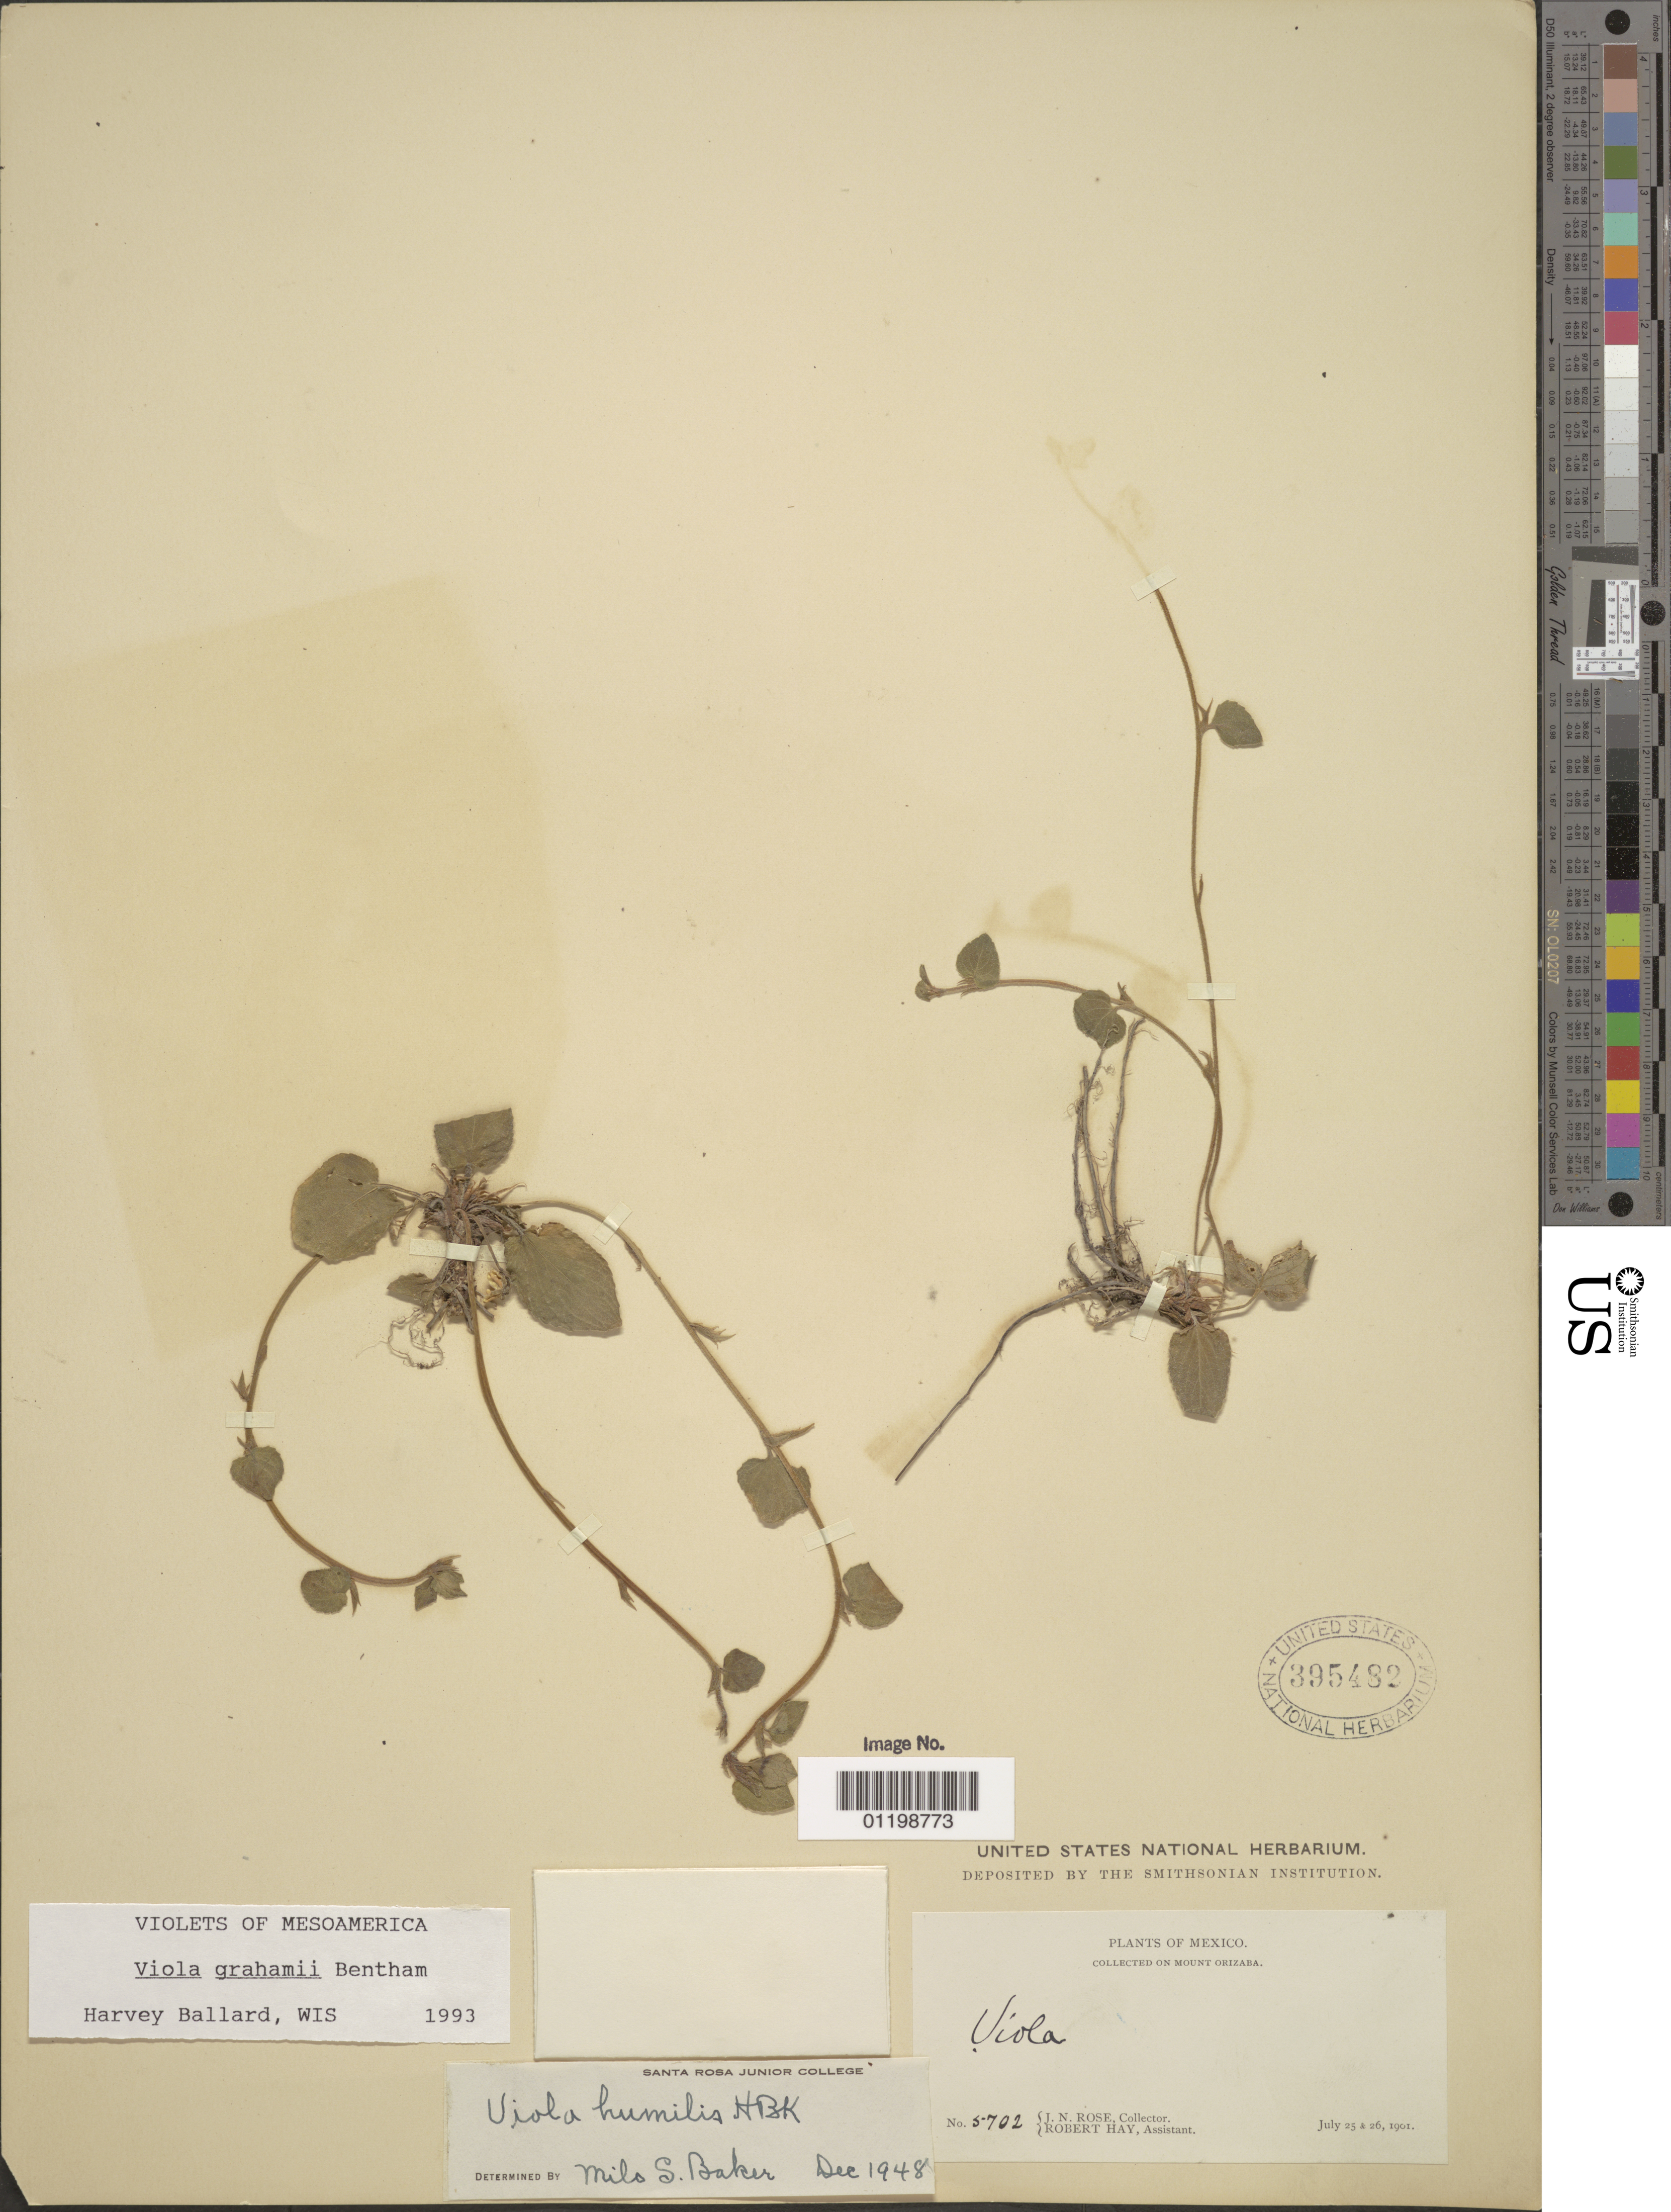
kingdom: Plantae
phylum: Tracheophyta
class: Magnoliopsida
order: Malpighiales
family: Violaceae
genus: Viola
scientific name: Viola grahamii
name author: Benth.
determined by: Ballard, Harvey E.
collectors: J. N. Rose & R. H. Hay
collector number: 5702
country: Mexico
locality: Mount Orizaba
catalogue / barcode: US 395482